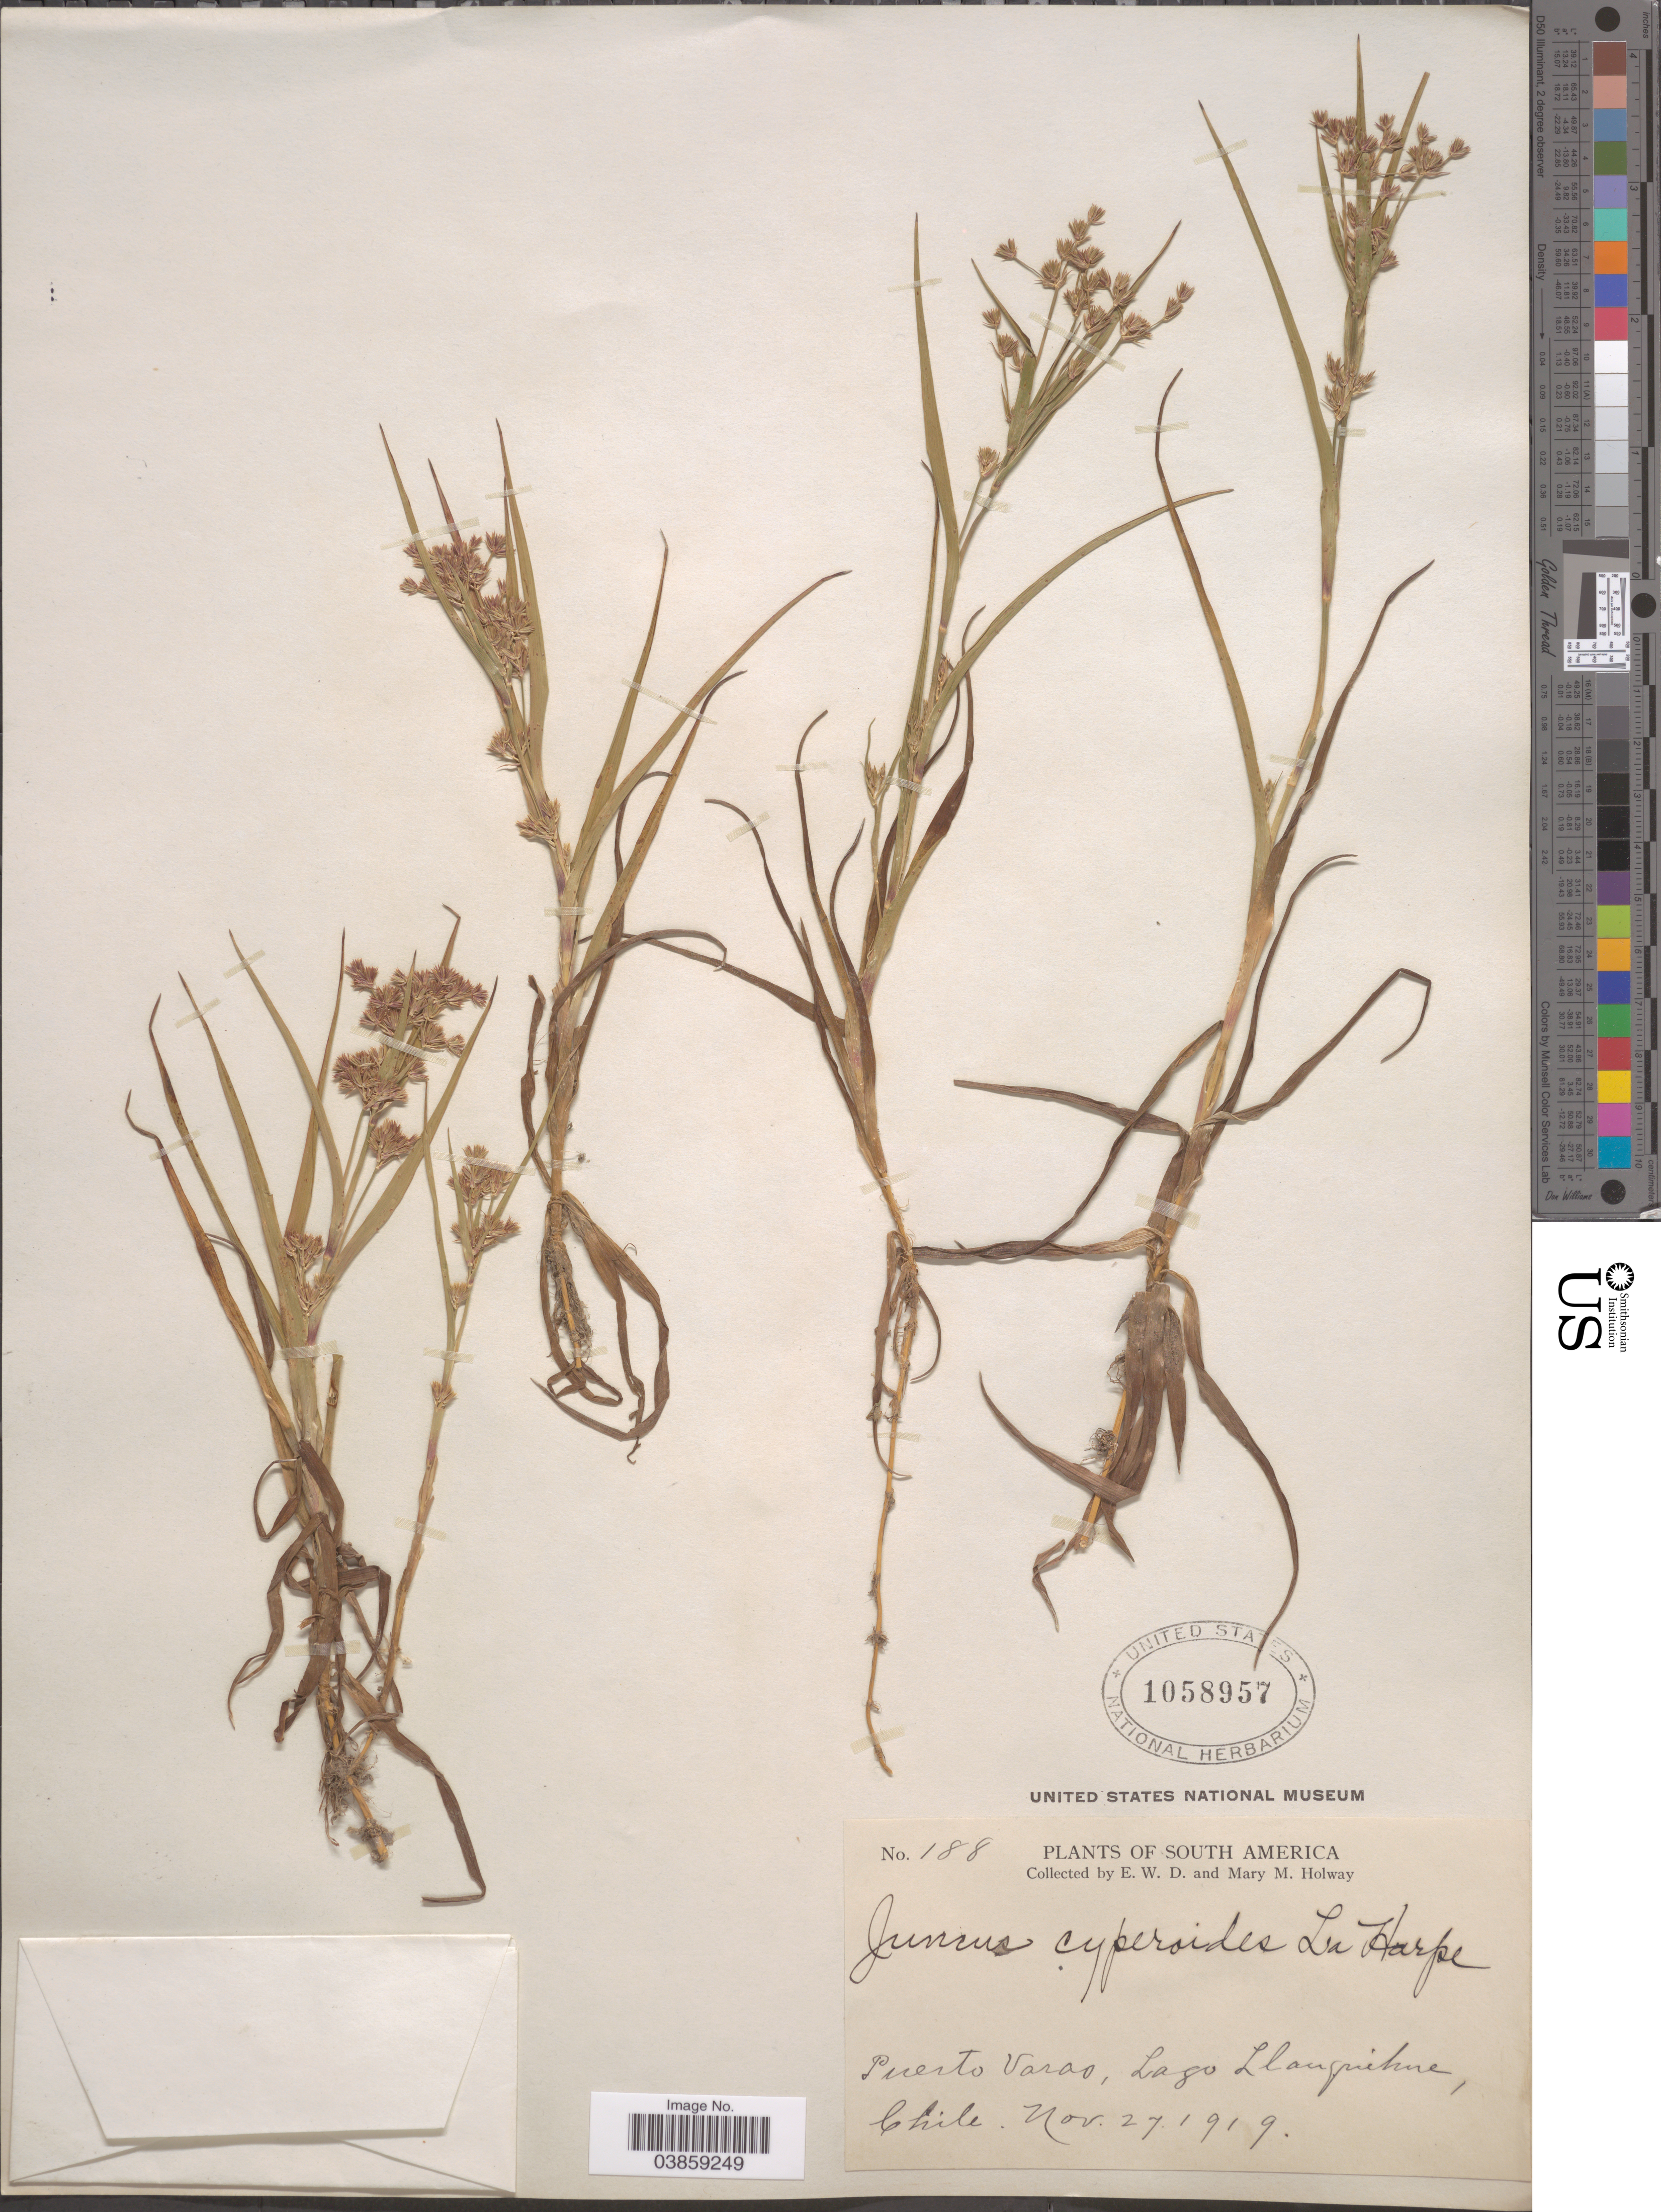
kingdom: Plantae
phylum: Tracheophyta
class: Liliopsida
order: Poales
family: Juncaceae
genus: Juncus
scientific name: Juncus cyperoides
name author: Laharpe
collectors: E. W. D. Holway & M. M. Holway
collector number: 188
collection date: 1919-11-27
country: Chile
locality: Puerto Varao, Lago Llanquihne.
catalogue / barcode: US 1058957